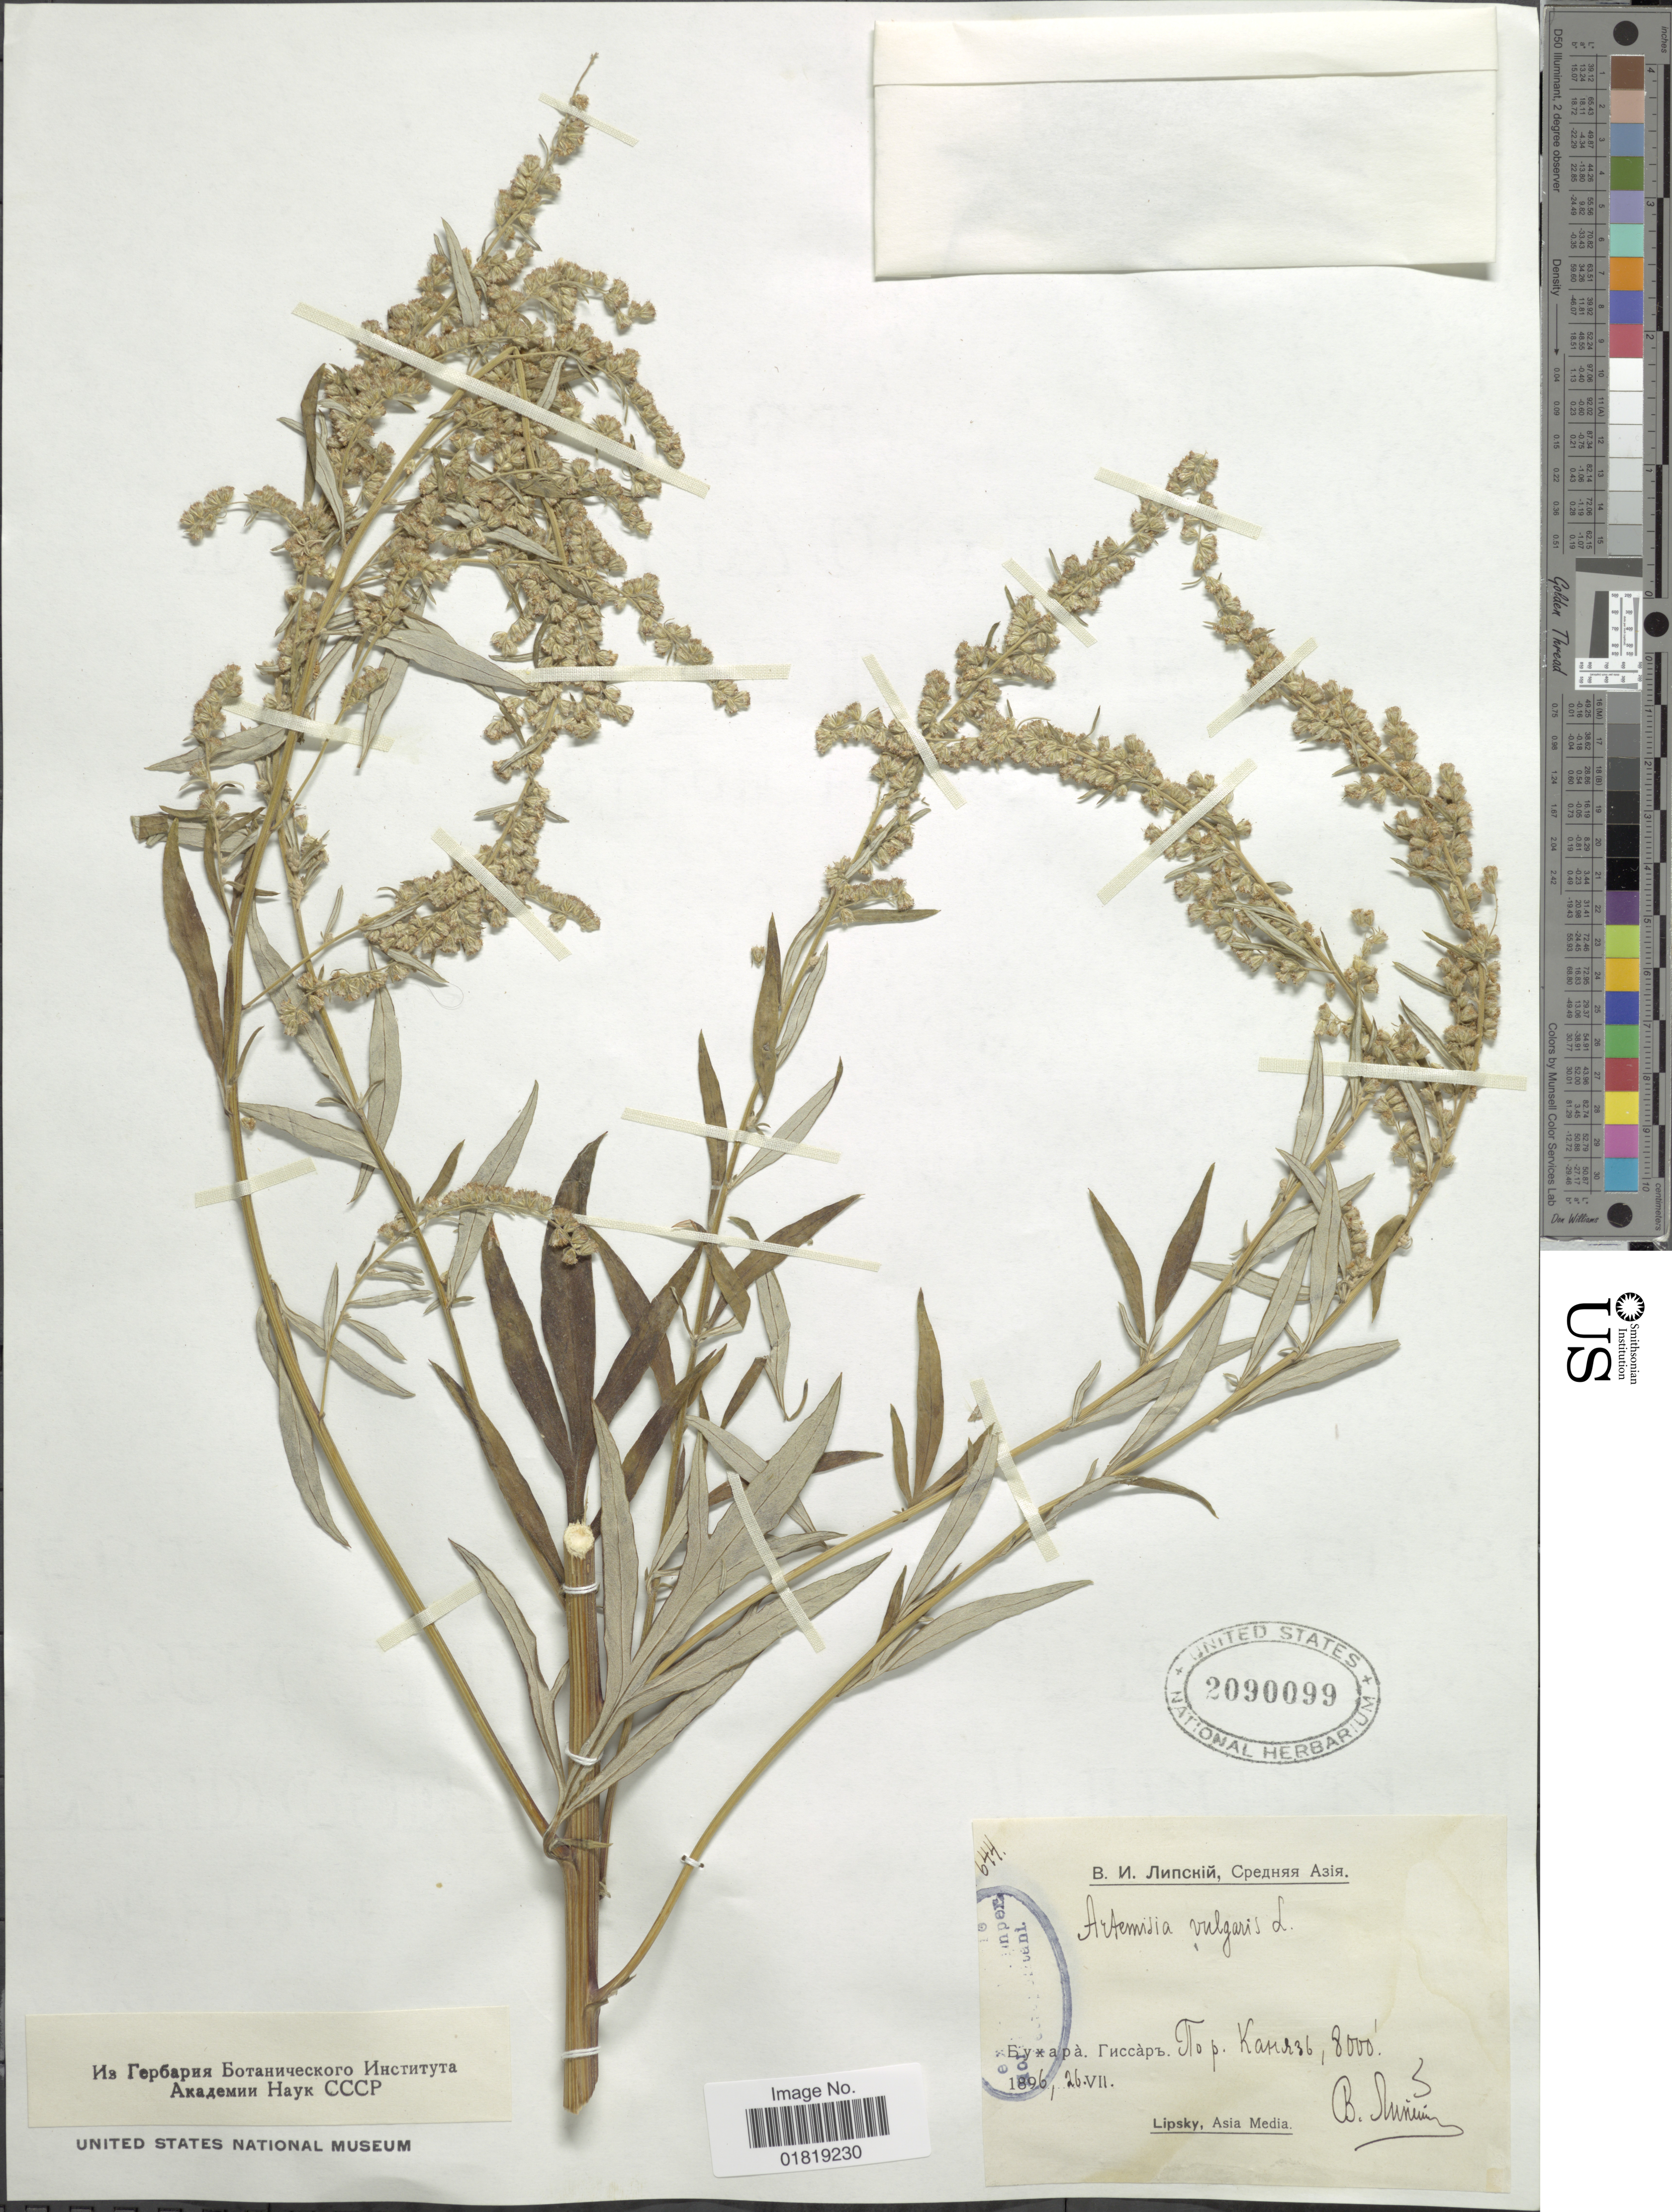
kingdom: Plantae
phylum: Tracheophyta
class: Magnoliopsida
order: Asterales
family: Asteraceae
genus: Artemisia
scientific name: Artemisia vulgaris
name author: L.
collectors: B. Sunieun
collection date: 1896-07-26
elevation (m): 2438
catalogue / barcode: US 2090099